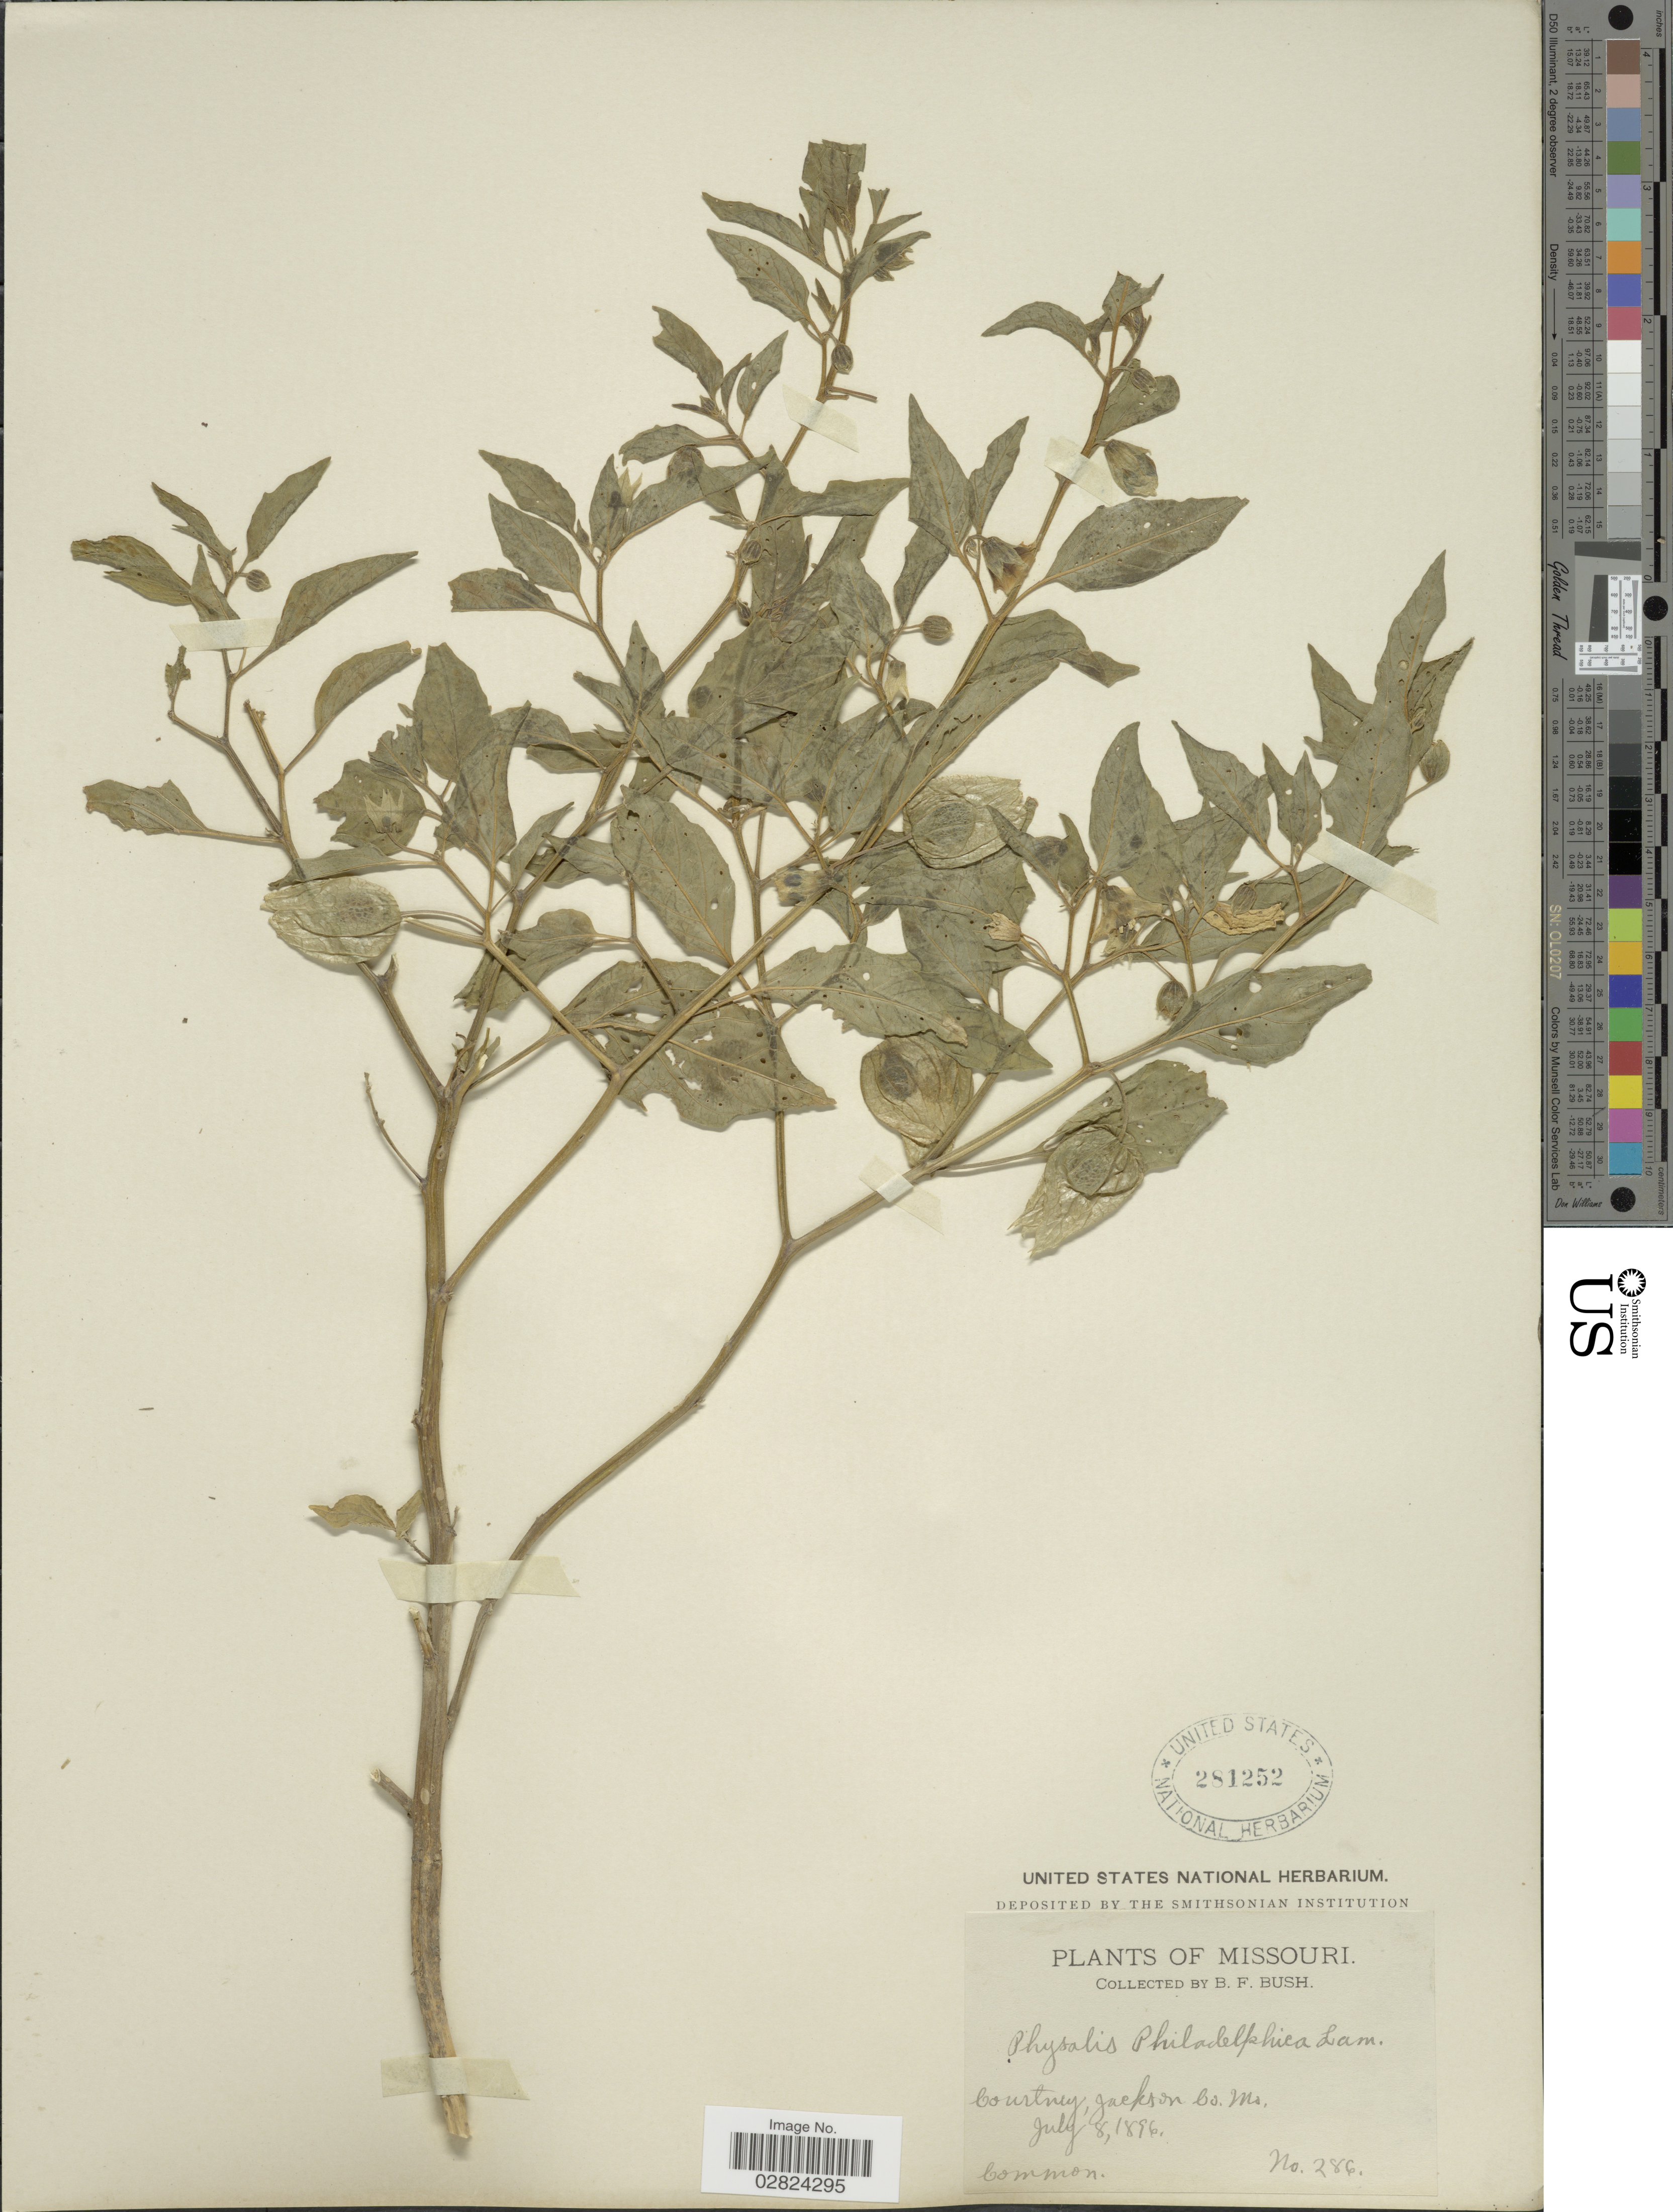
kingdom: Plantae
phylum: Tracheophyta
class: Magnoliopsida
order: Solanales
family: Solanaceae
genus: Physalis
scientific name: Physalis subglabrata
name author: Mack. & Bush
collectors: B. F. Bush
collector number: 286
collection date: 1896-07-08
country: United States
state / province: Missouri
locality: Courtney, Jackson Co. Mo.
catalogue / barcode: US 281252